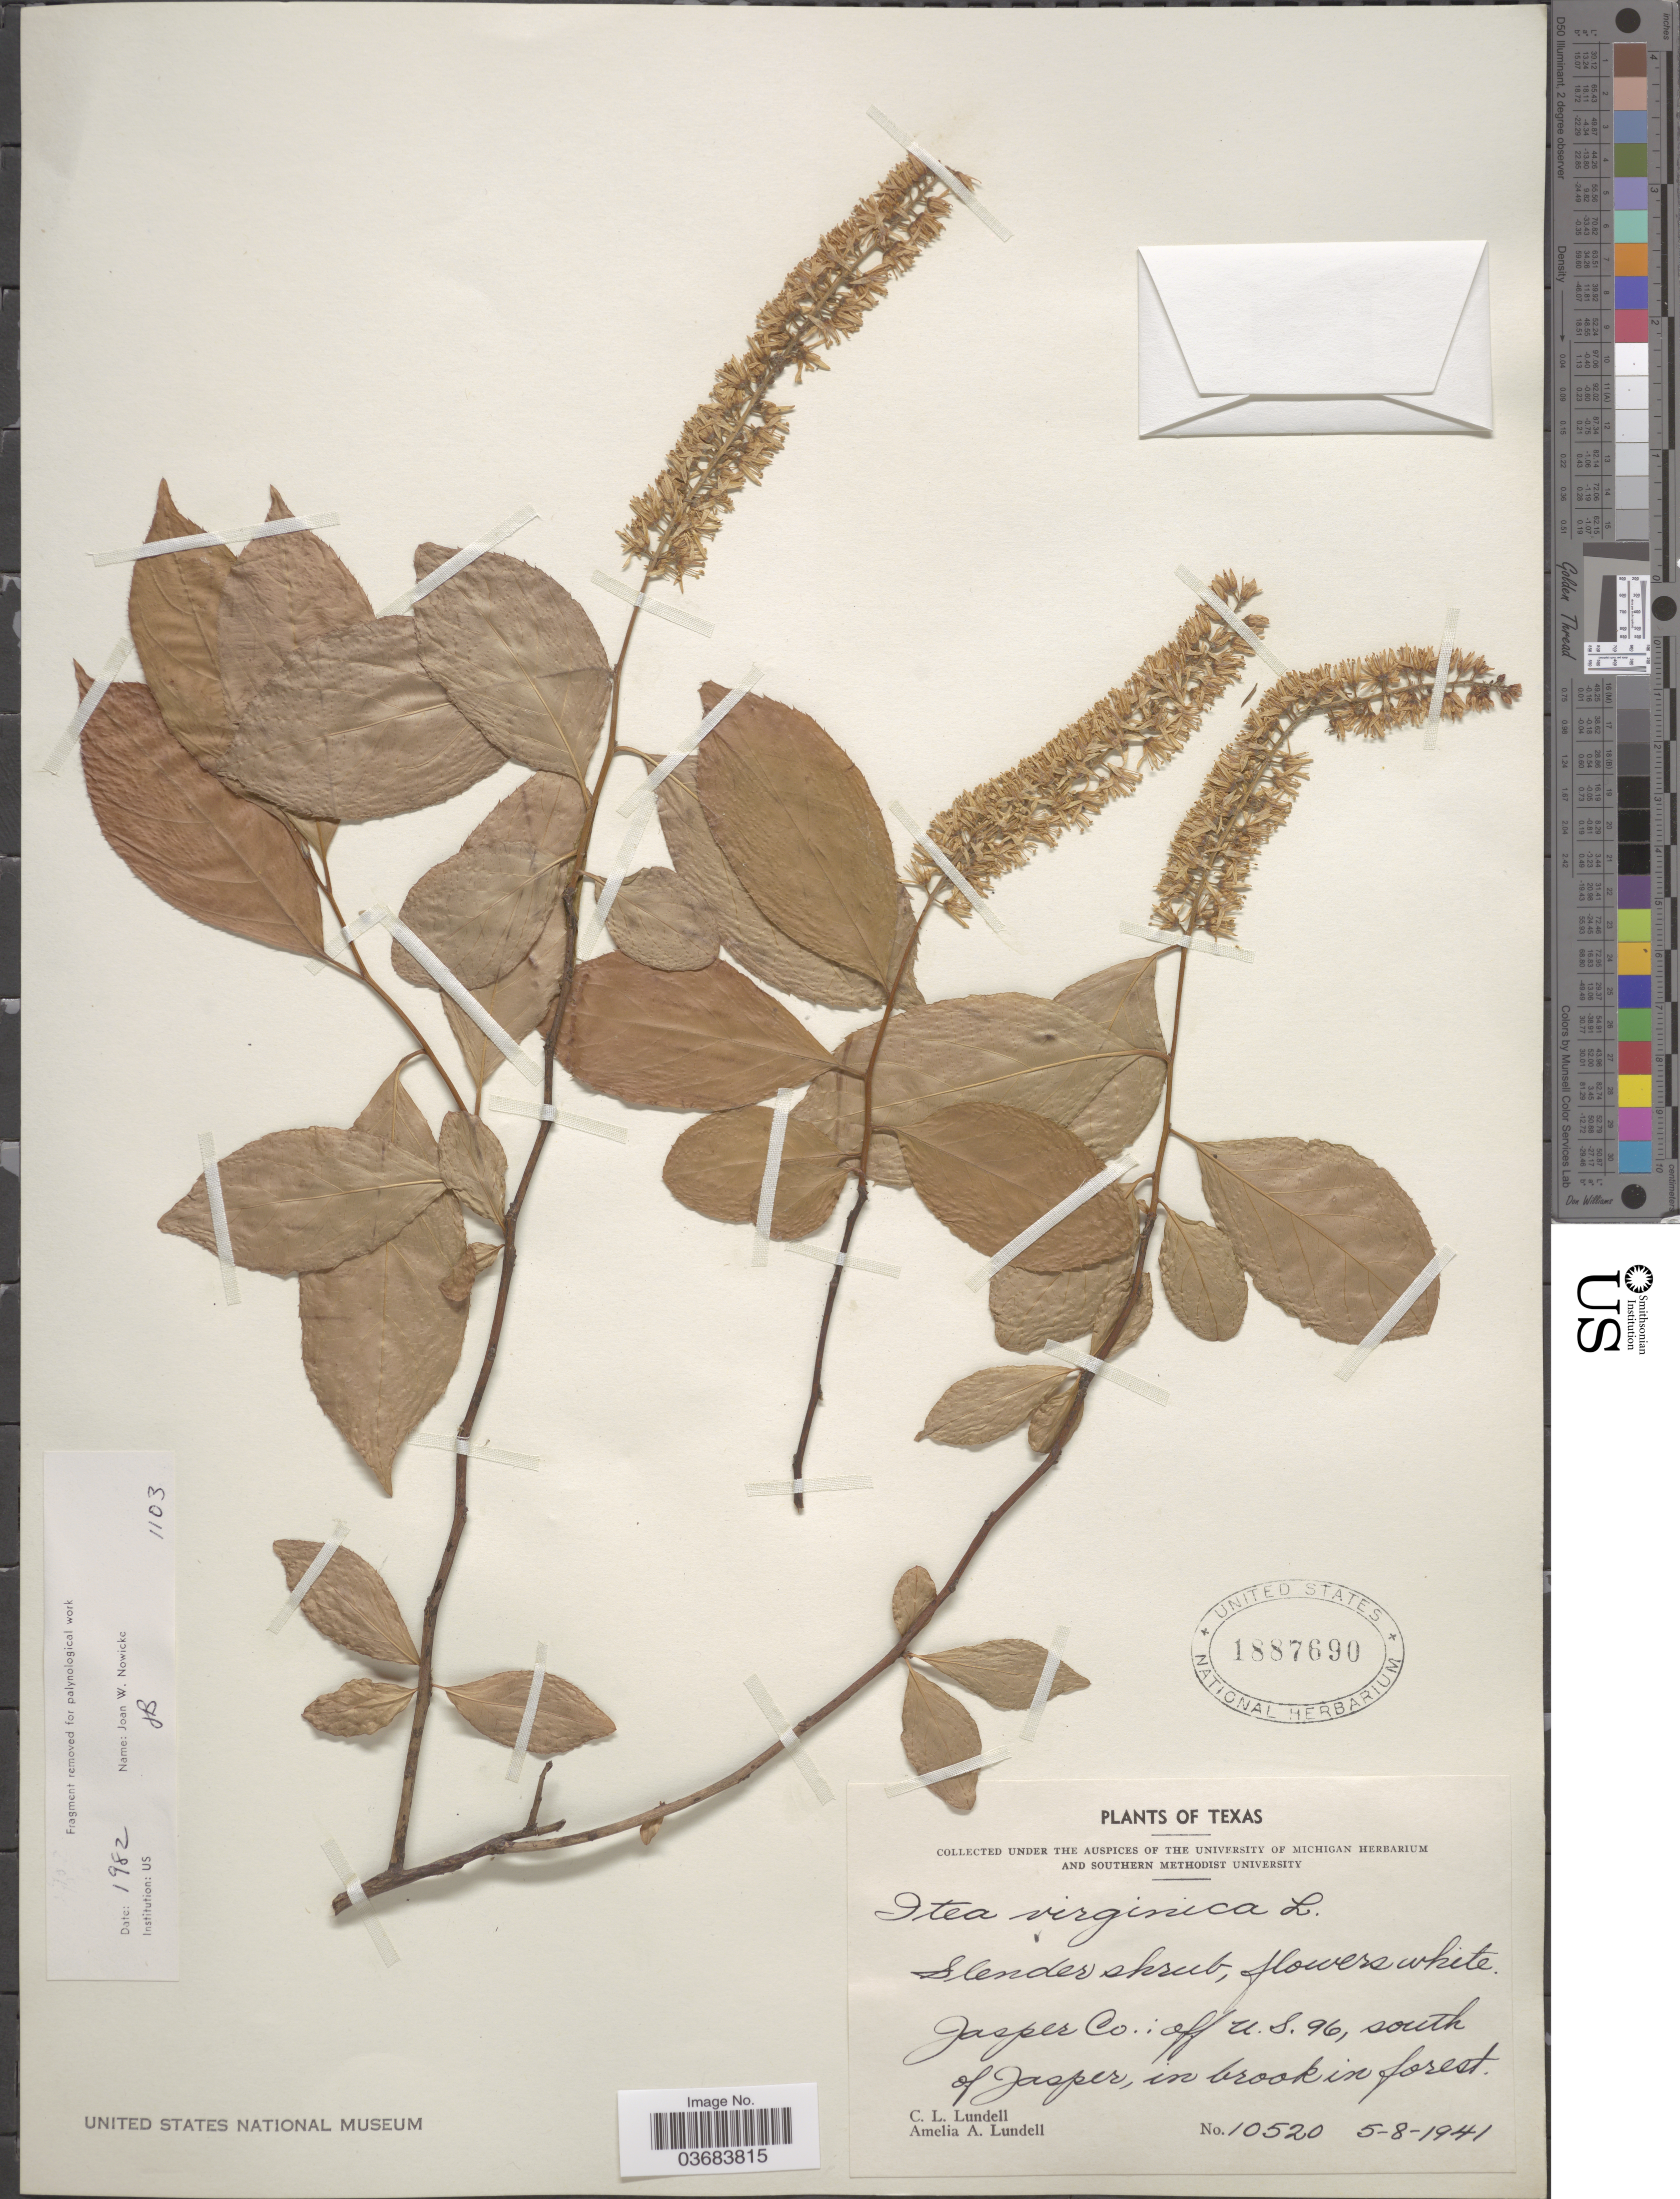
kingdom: Plantae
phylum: Tracheophyta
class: Magnoliopsida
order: Saxifragales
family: Iteaceae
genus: Itea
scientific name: Itea virginica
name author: L.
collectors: C. L. Lundell & A. A. Lundell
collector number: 10520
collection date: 1941-05-08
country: United States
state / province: Texas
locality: Jasper Co.: off U.S. 96, south of Jasper, in brook in forest.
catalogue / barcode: US 1887690